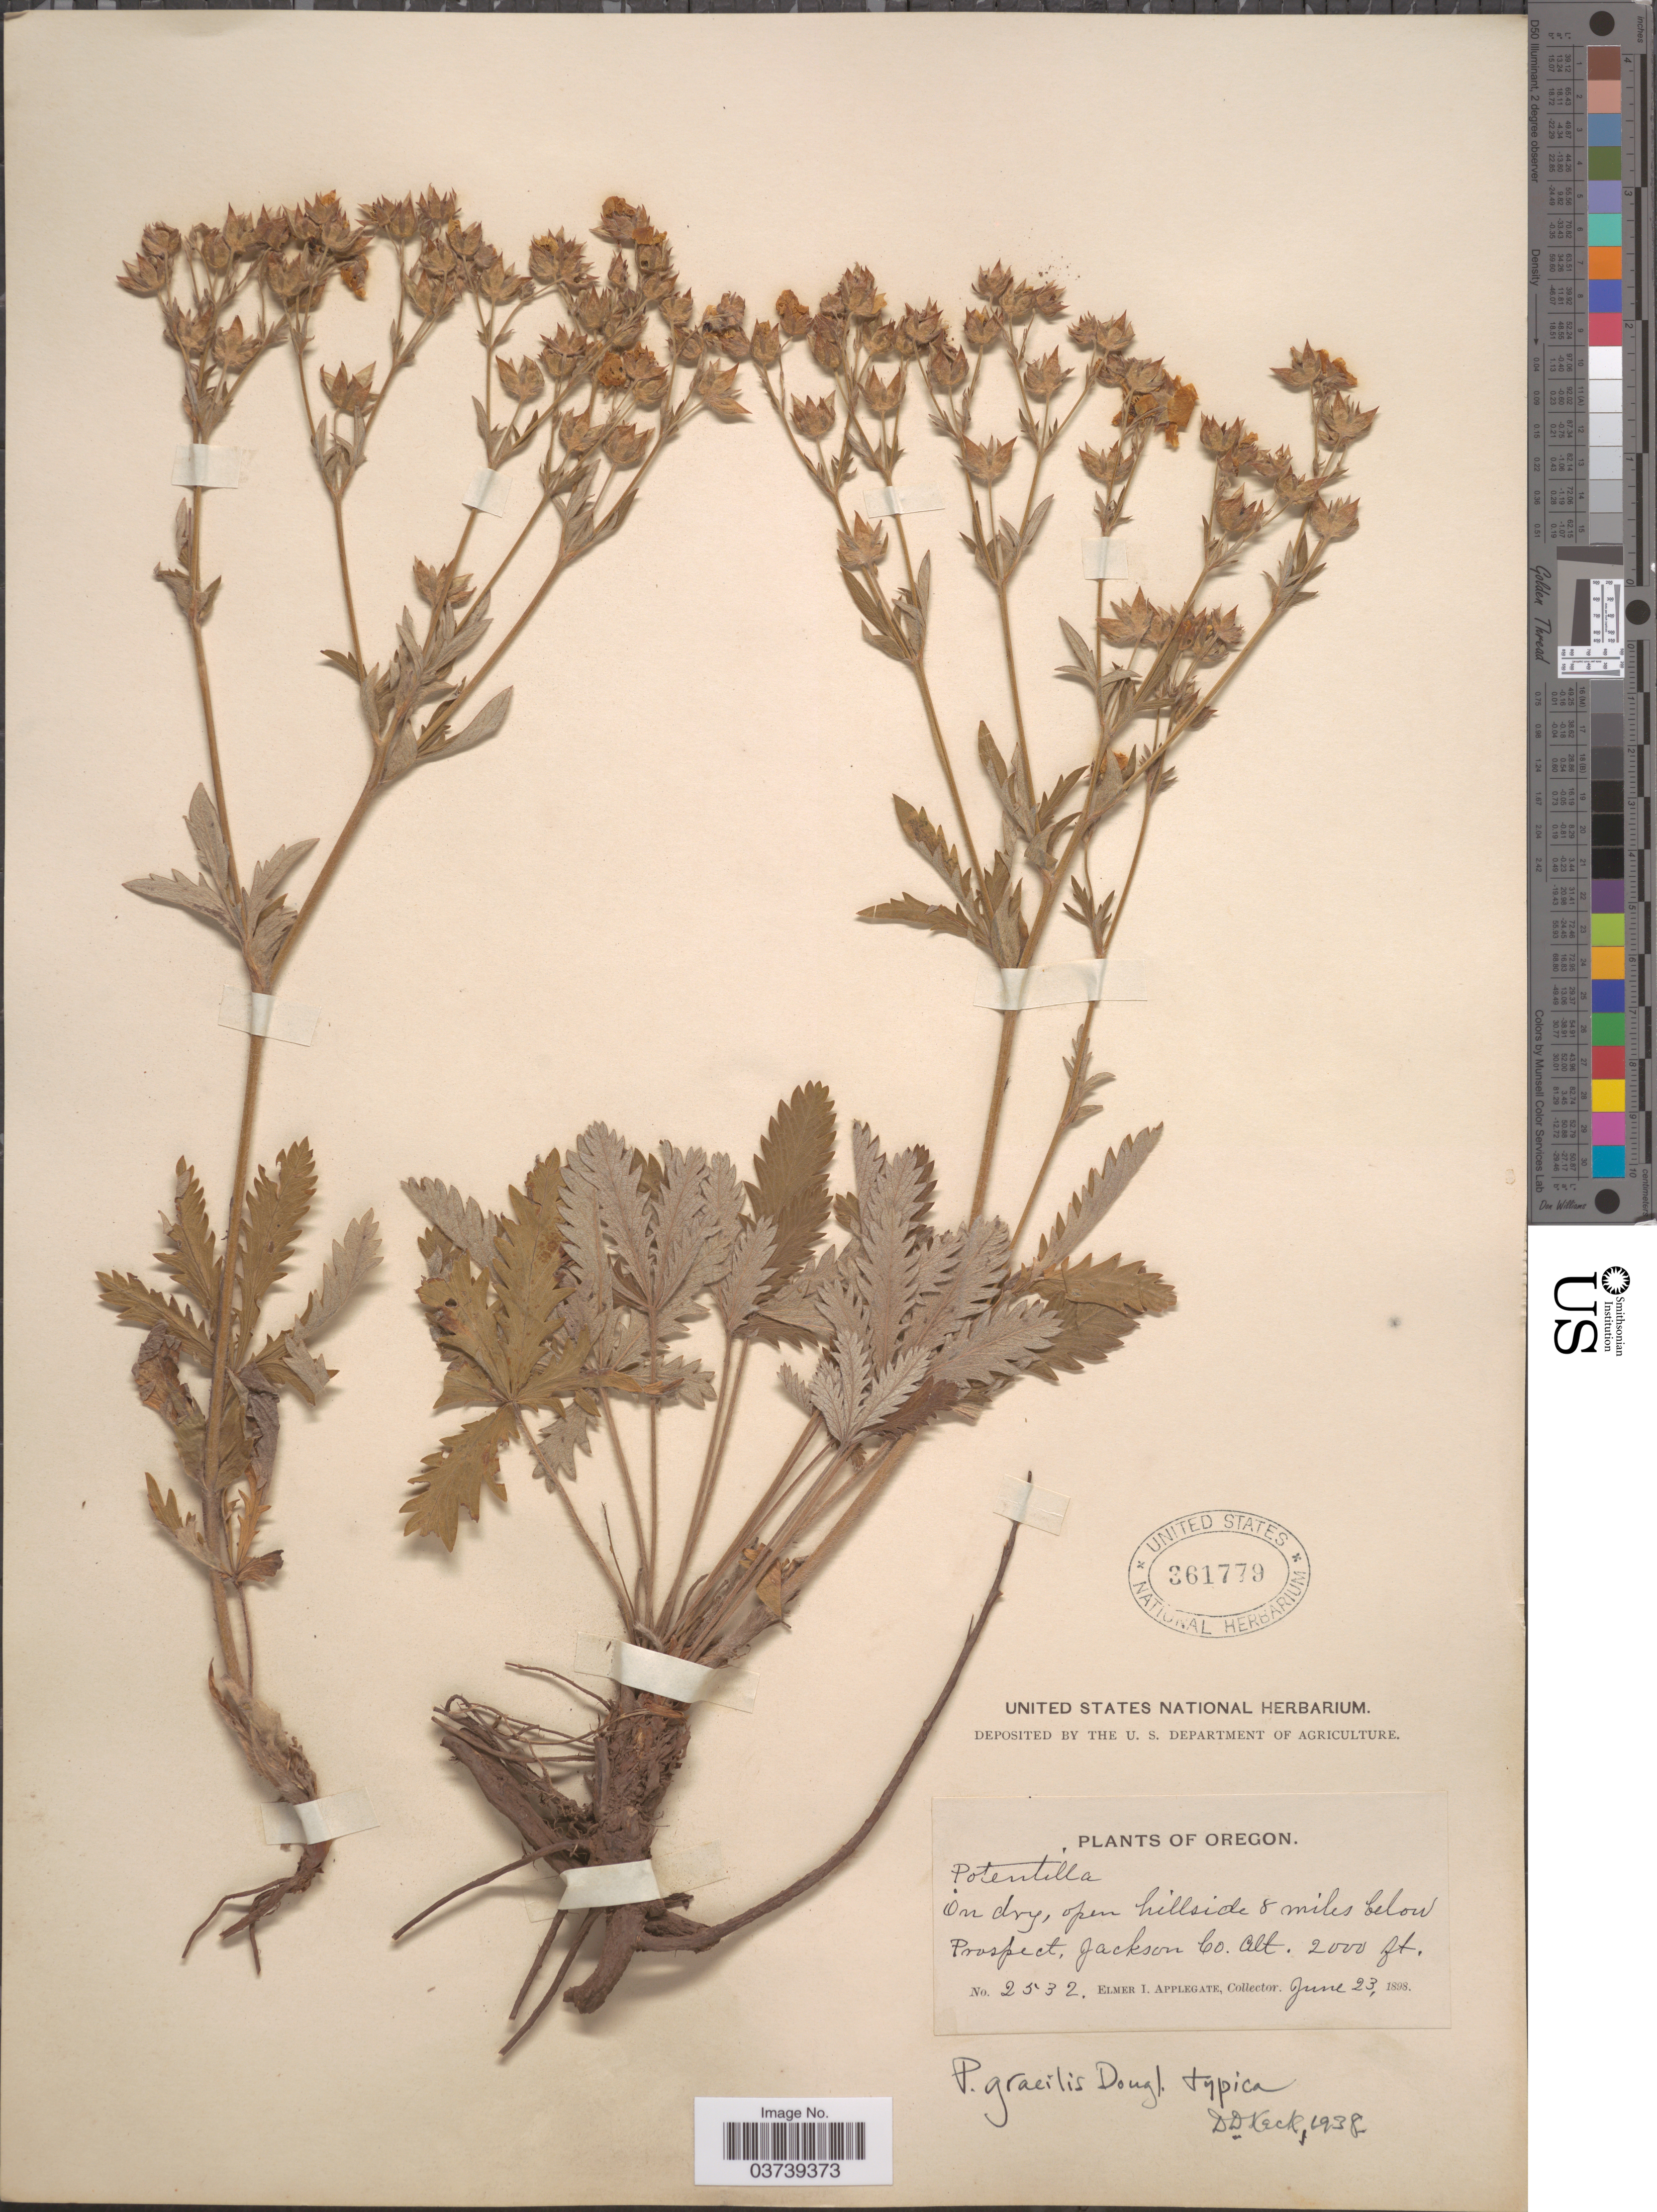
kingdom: Plantae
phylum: Tracheophyta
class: Magnoliopsida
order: Rosales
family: Rosaceae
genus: Potentilla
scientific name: Potentilla gracilis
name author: Douglas ex Hook.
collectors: E. I. Applegate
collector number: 25332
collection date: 1898-06-23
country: United States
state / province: Oregon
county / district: Jackson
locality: On dry, open hillside 8 miles below Prospect, Jackson Co.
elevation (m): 610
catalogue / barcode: US 361779